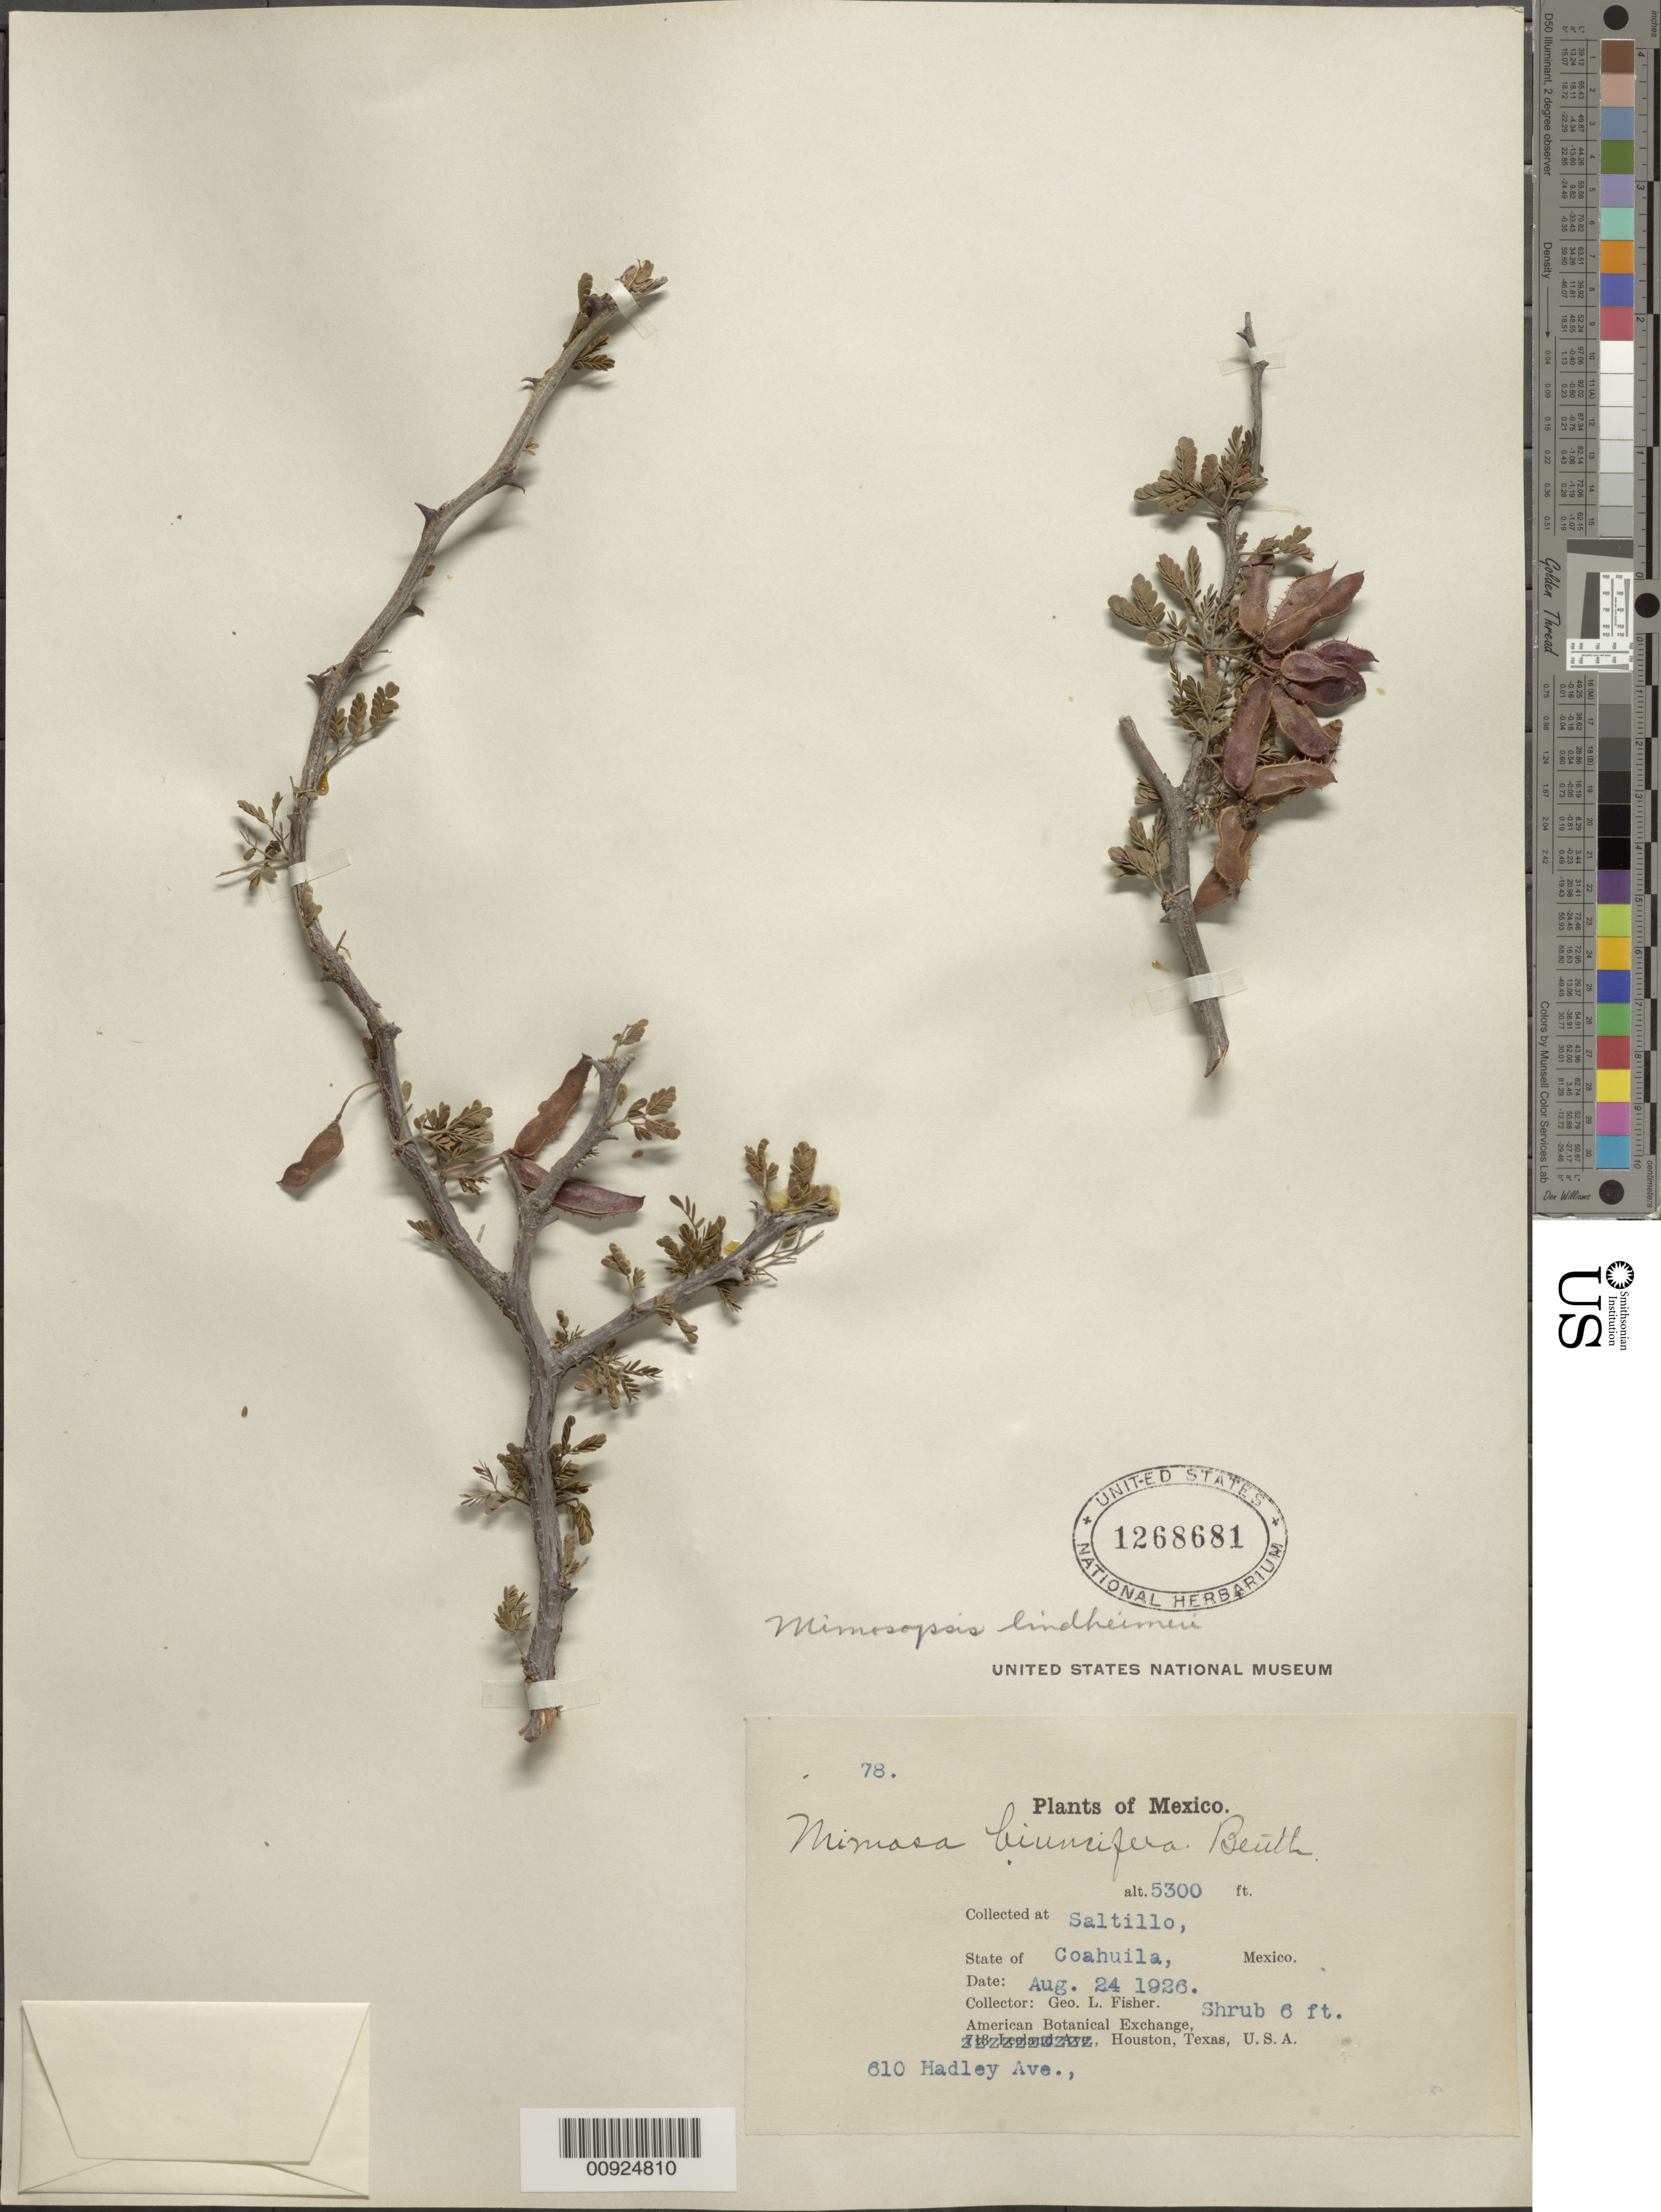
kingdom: Plantae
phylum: Tracheophyta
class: Magnoliopsida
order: Fabales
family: Fabaceae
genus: Mimosa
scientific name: Mimosa lindheimeri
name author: A. Gray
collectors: G. L. Fisher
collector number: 78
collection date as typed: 24 Aug 1926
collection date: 1926-08-24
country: Mexico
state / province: Coahuila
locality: Saltillo, Coahuila.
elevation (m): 1615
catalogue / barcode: US 1268681